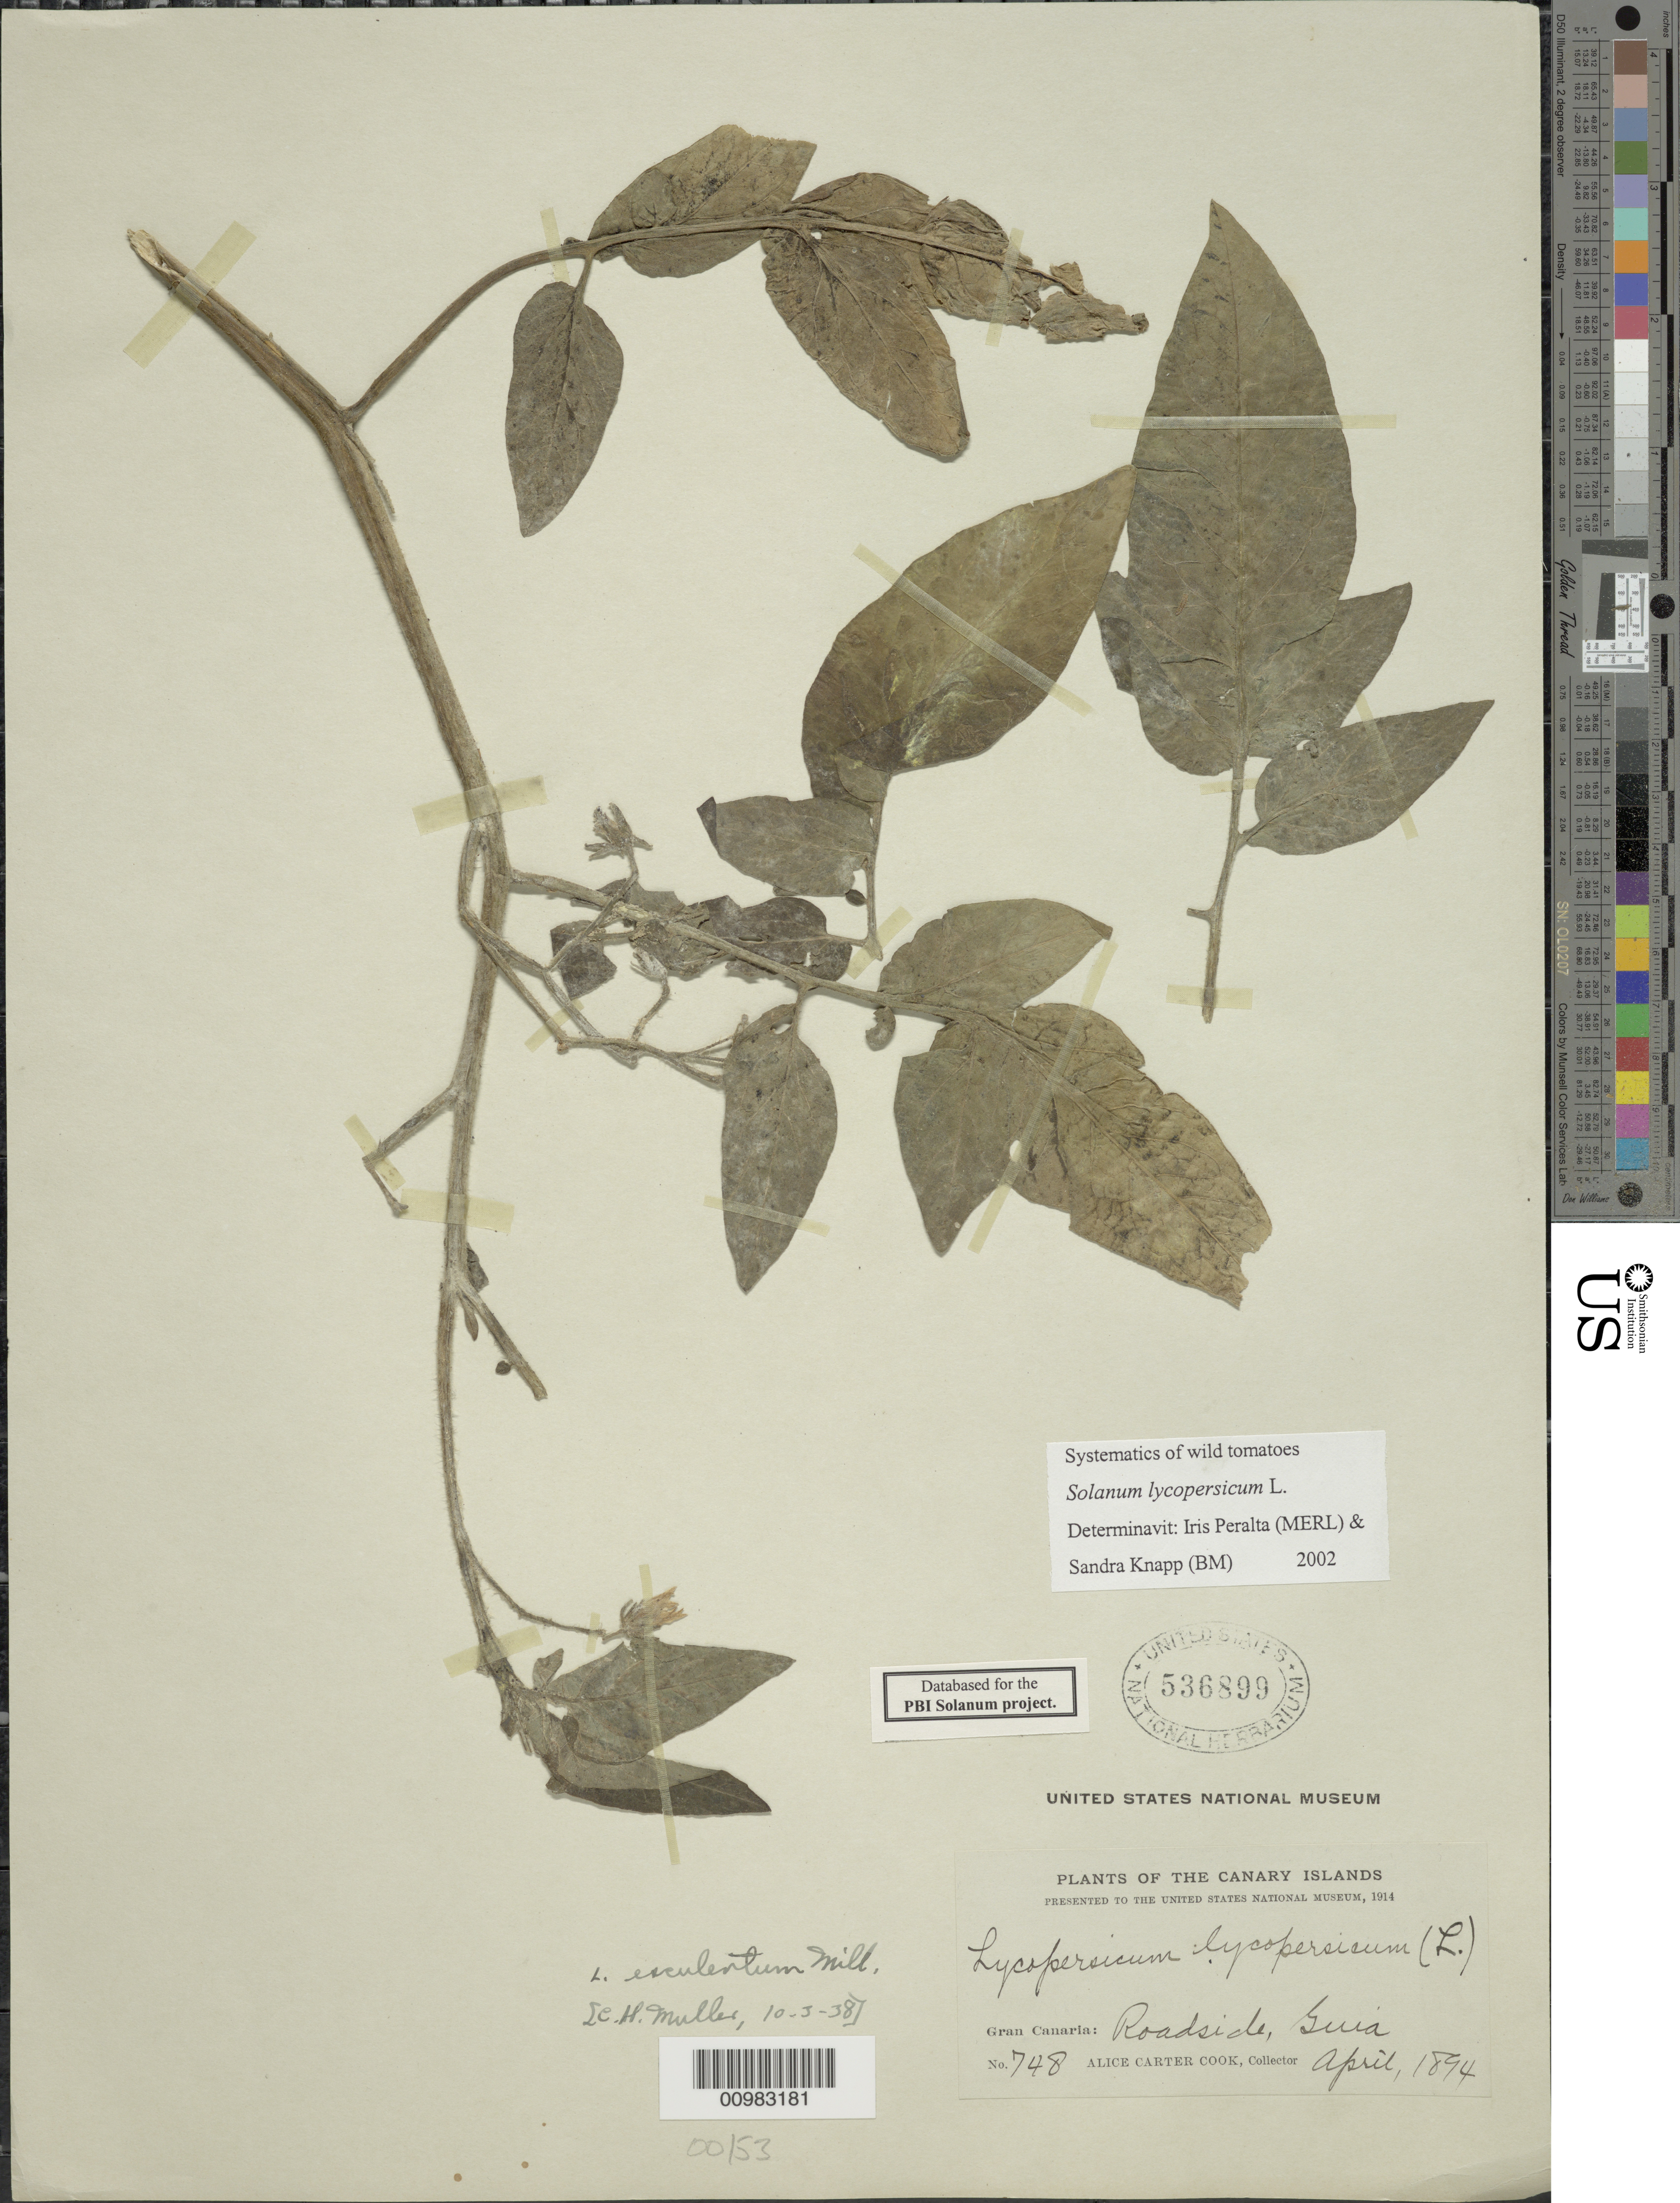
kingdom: Plantae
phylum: Tracheophyta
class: Magnoliopsida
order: Solanales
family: Solanaceae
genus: Solanum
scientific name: Solanum lycopersicum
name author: L.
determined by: Peralta, Iris E.; Knapp, S. D.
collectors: Alice C. Cook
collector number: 748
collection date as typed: Apr 1894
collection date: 1894-04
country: Spain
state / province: Canarias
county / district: Las Palmas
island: Grand Canary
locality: Guia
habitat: h: raodside;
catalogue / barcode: US 536899